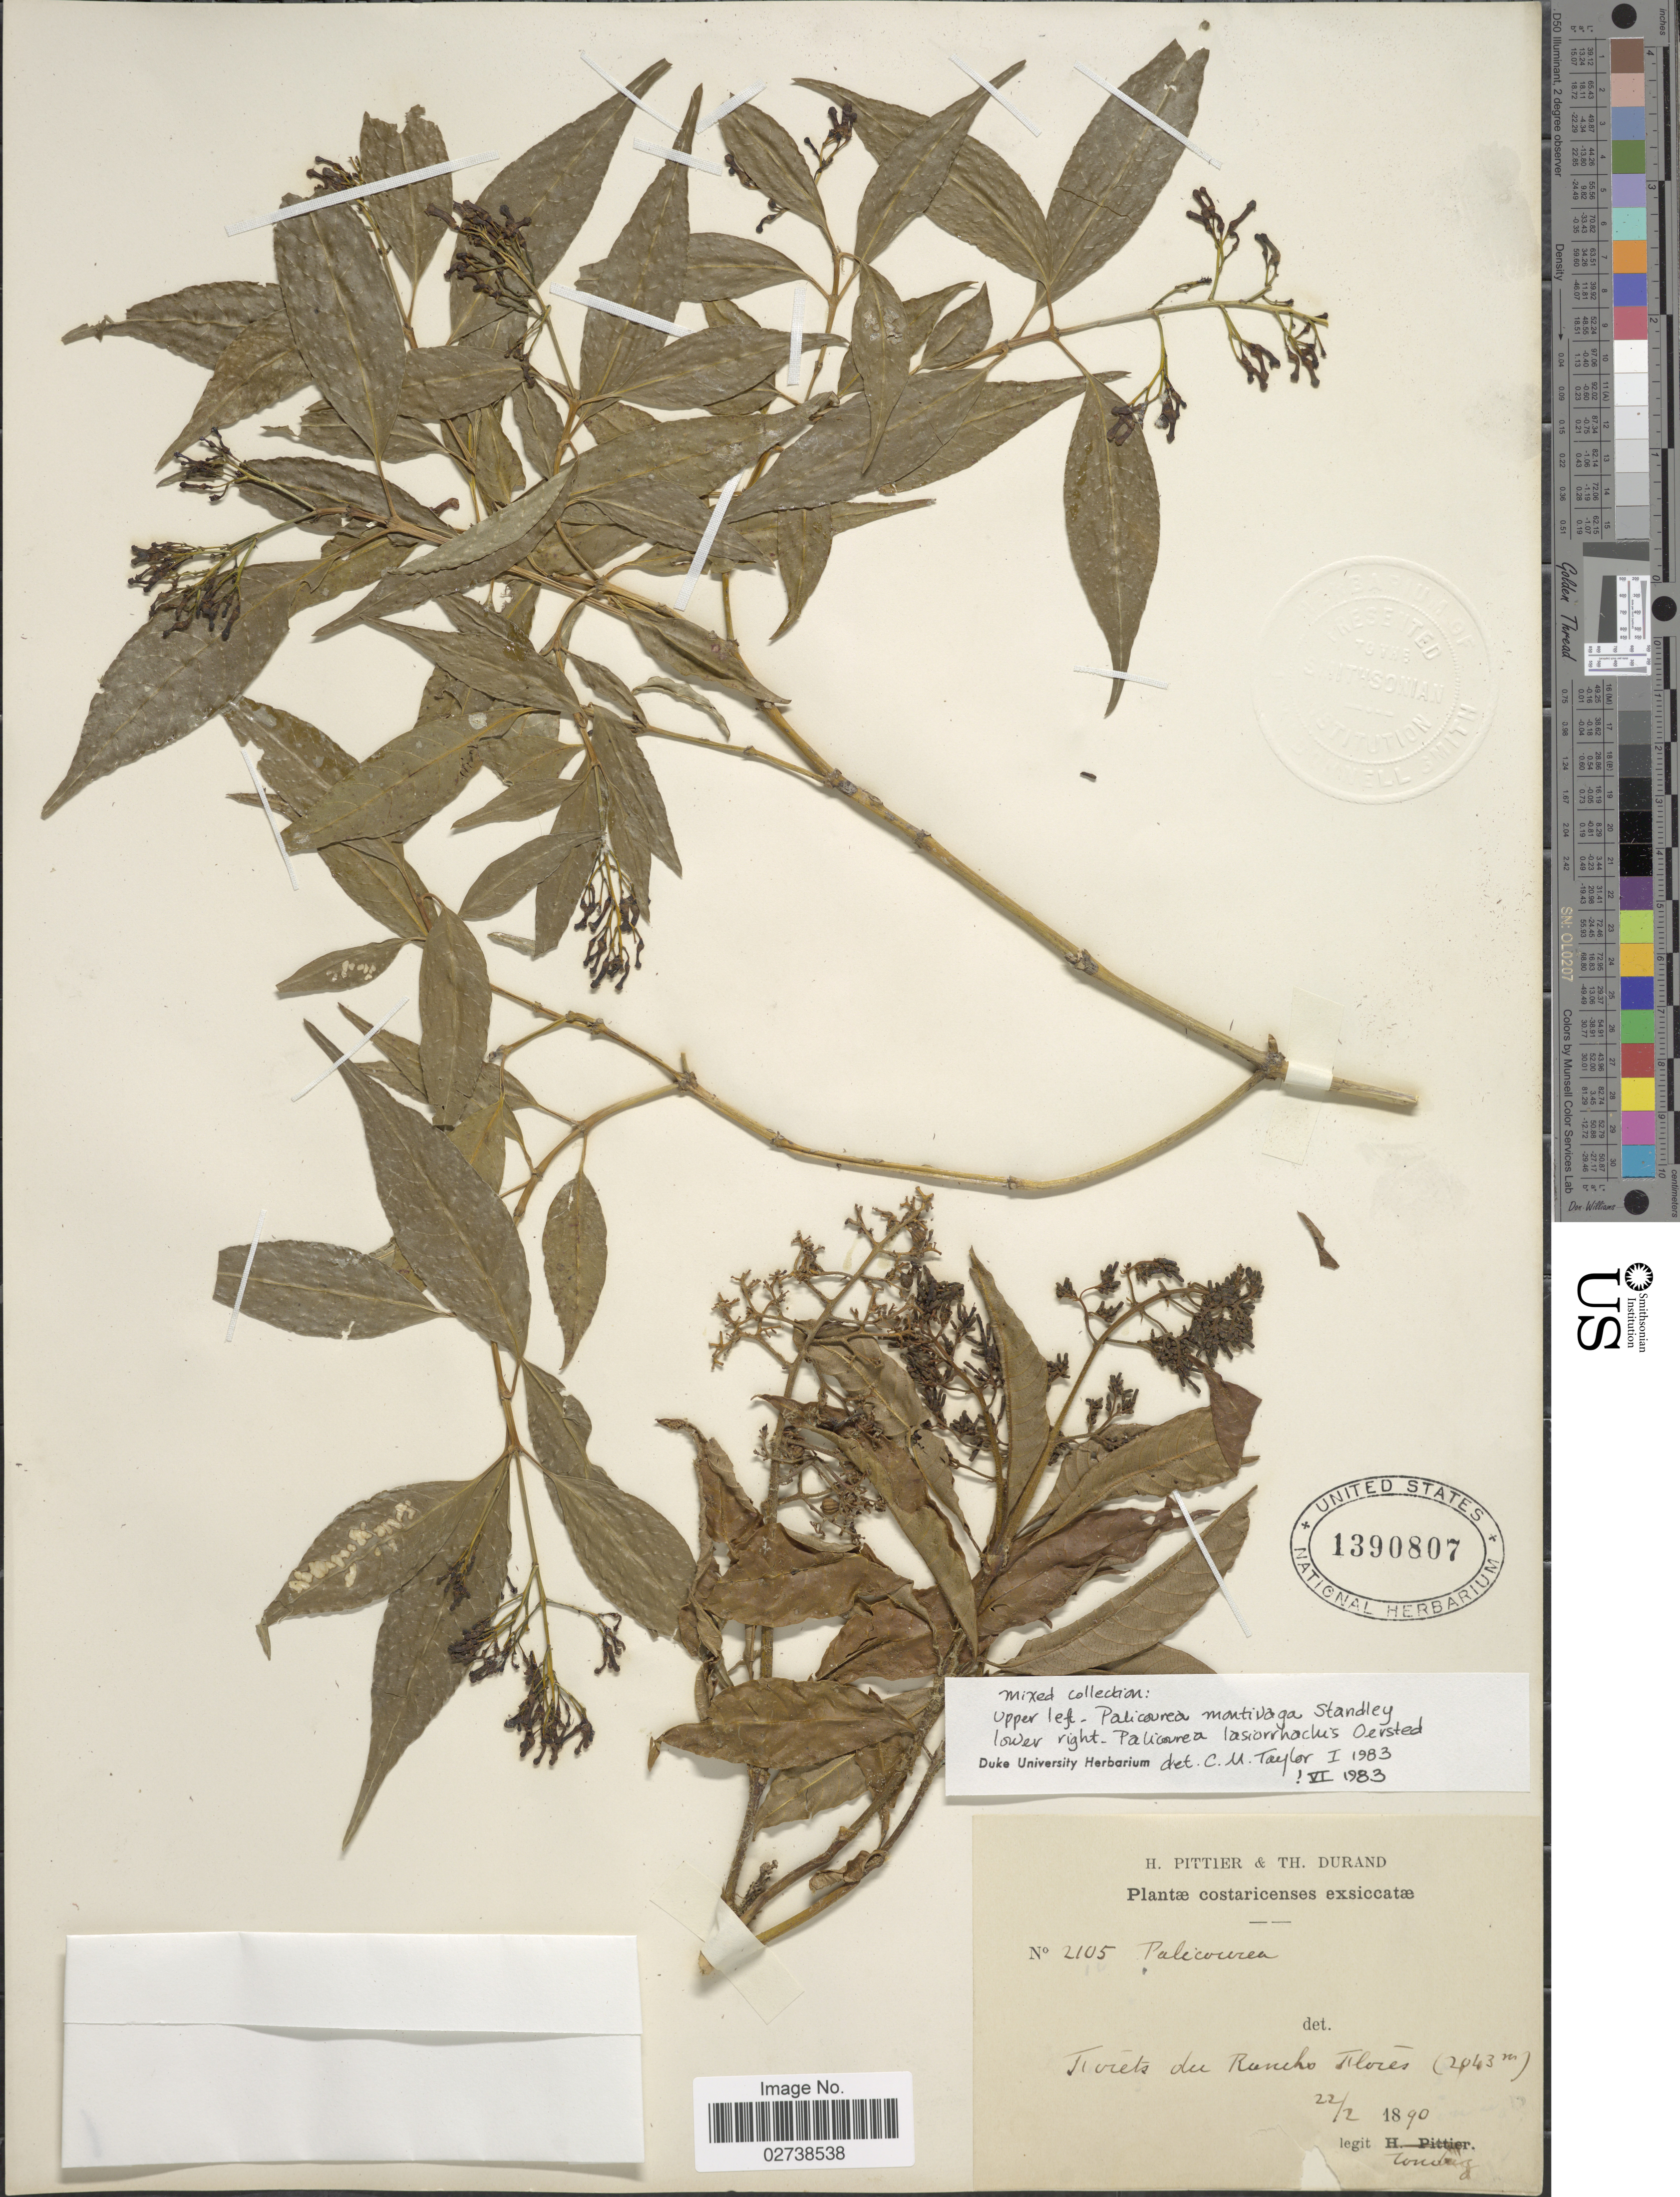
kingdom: Plantae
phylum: Tracheophyta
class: Magnoliopsida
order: Gentianales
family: Rubiaceae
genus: Palicourea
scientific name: Palicourea montivaga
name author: Standl.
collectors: A. Tonduz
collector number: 2105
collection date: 1890-02-22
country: Costa Rica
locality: Forets du Rancho Flores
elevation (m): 2043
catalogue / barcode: US 1390807